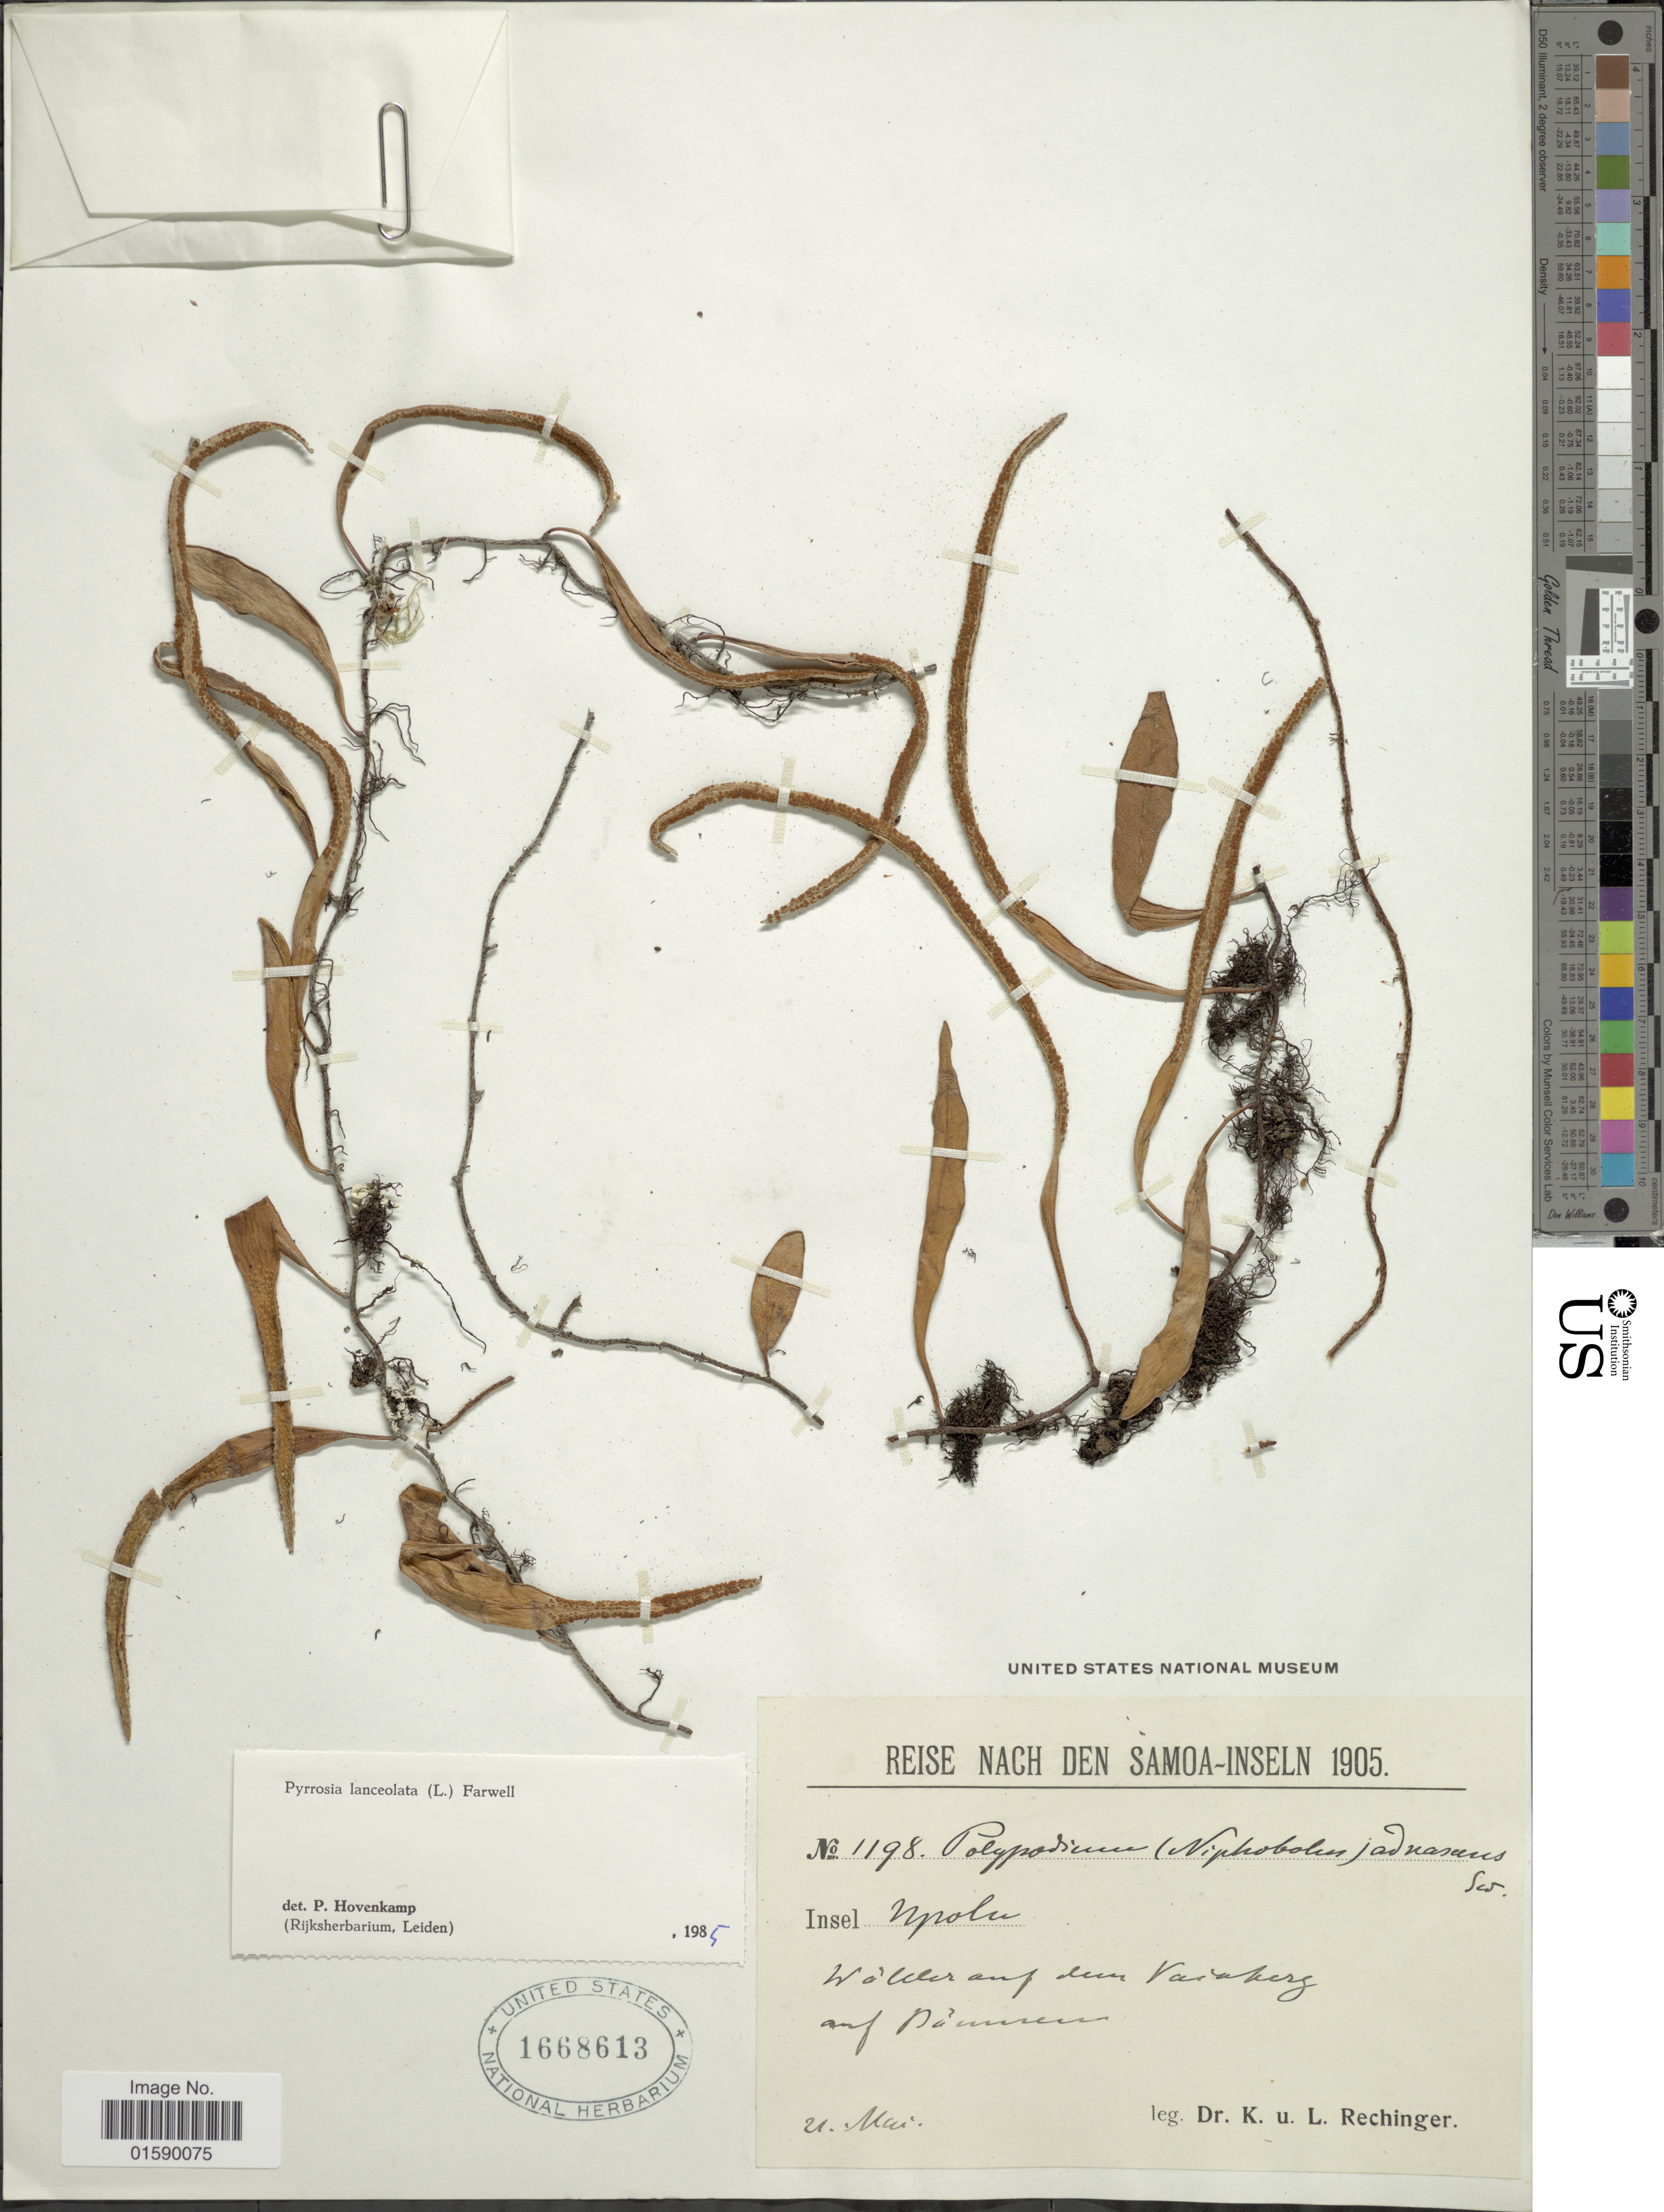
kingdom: Plantae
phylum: Tracheophyta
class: Polypodiopsida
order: Polypodiales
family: Polypodiaceae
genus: Pyrrosia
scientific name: Pyrrosia lanceolata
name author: (L.) Farw.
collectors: K. Rechinger & L. Rechinger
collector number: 1198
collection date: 1905-05-21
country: Samoa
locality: Samoa-Inseln. Insel Upolu. Walden auf den Vaiaberg auf Pamren [interpreted]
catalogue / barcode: US 1668613